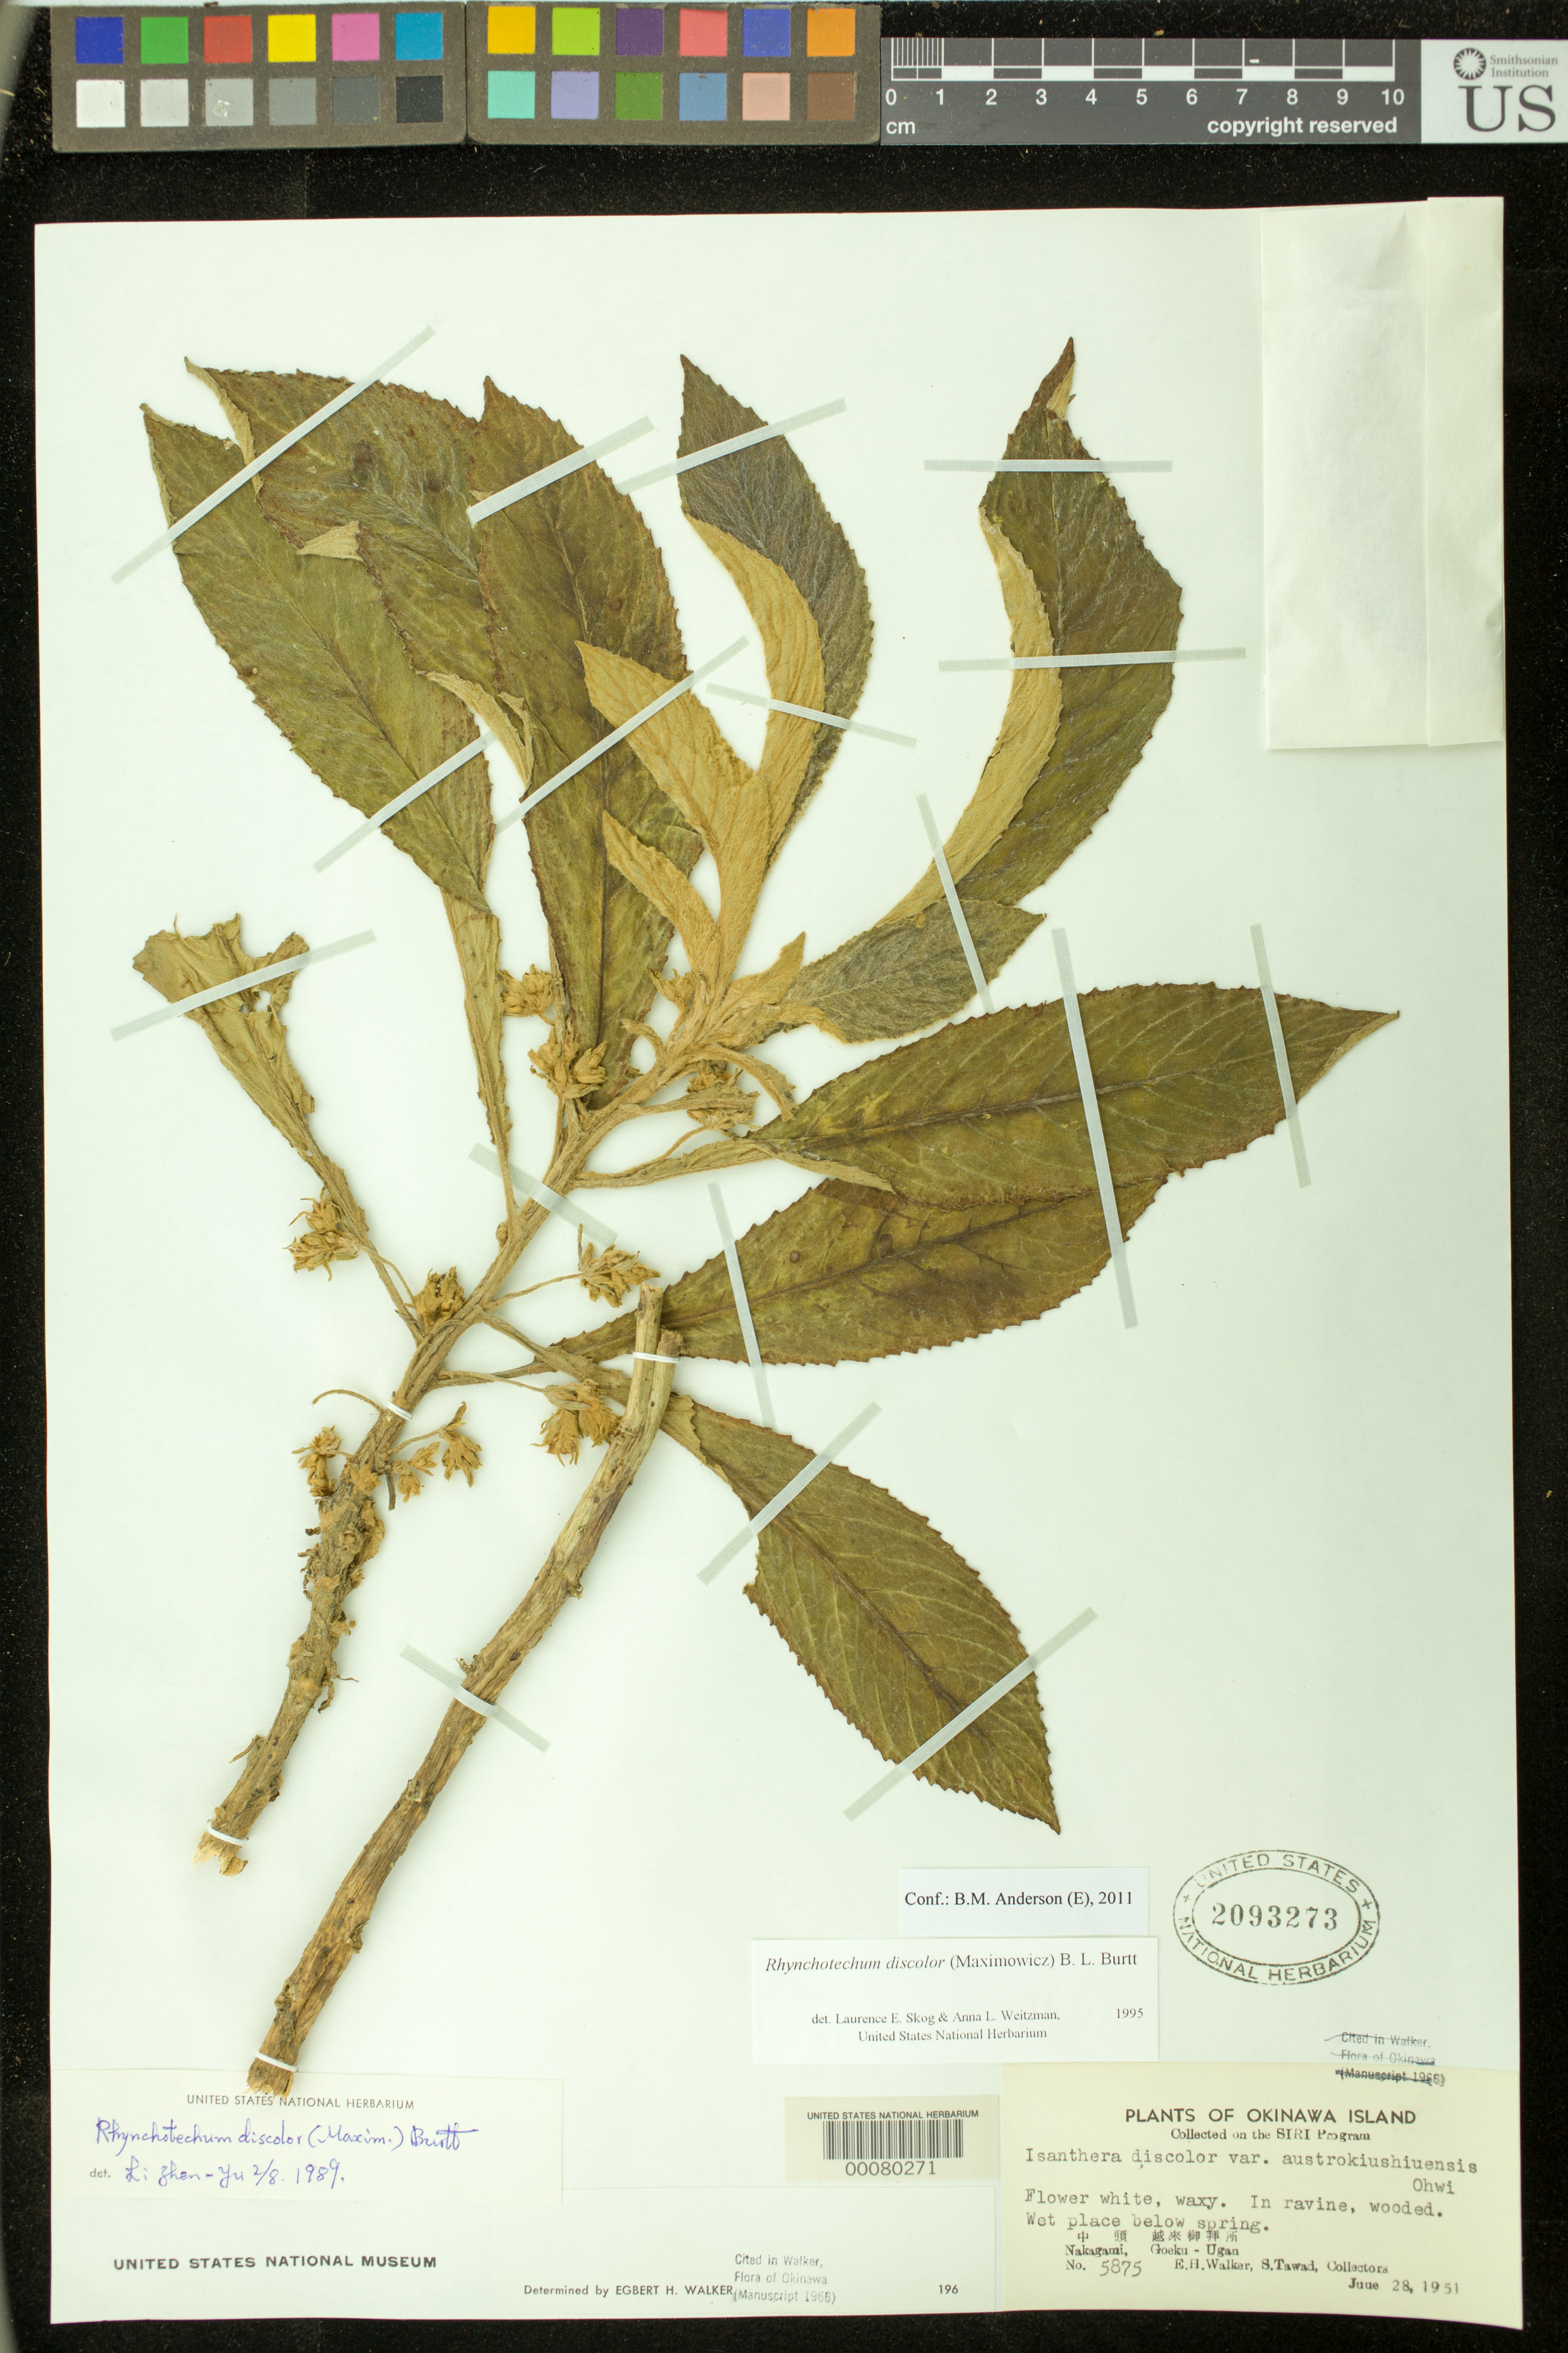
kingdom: Plantae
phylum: Tracheophyta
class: Magnoliopsida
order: Lamiales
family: Gesneriaceae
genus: Rhynchotechum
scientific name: Rhynchotechum discolor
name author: (Maxim.) B.L. Burtt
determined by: Zhen-yu, L.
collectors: E. H. Walker & S. Tawada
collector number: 5875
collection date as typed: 28 Jun 1951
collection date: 1951-06-28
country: Japan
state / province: Okinawa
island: Okinawa I.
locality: Okinawa prefect., Okinawa island, nakagami, goeku-ugan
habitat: In ravine, wooded, wet place below spring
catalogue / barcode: US 2093273